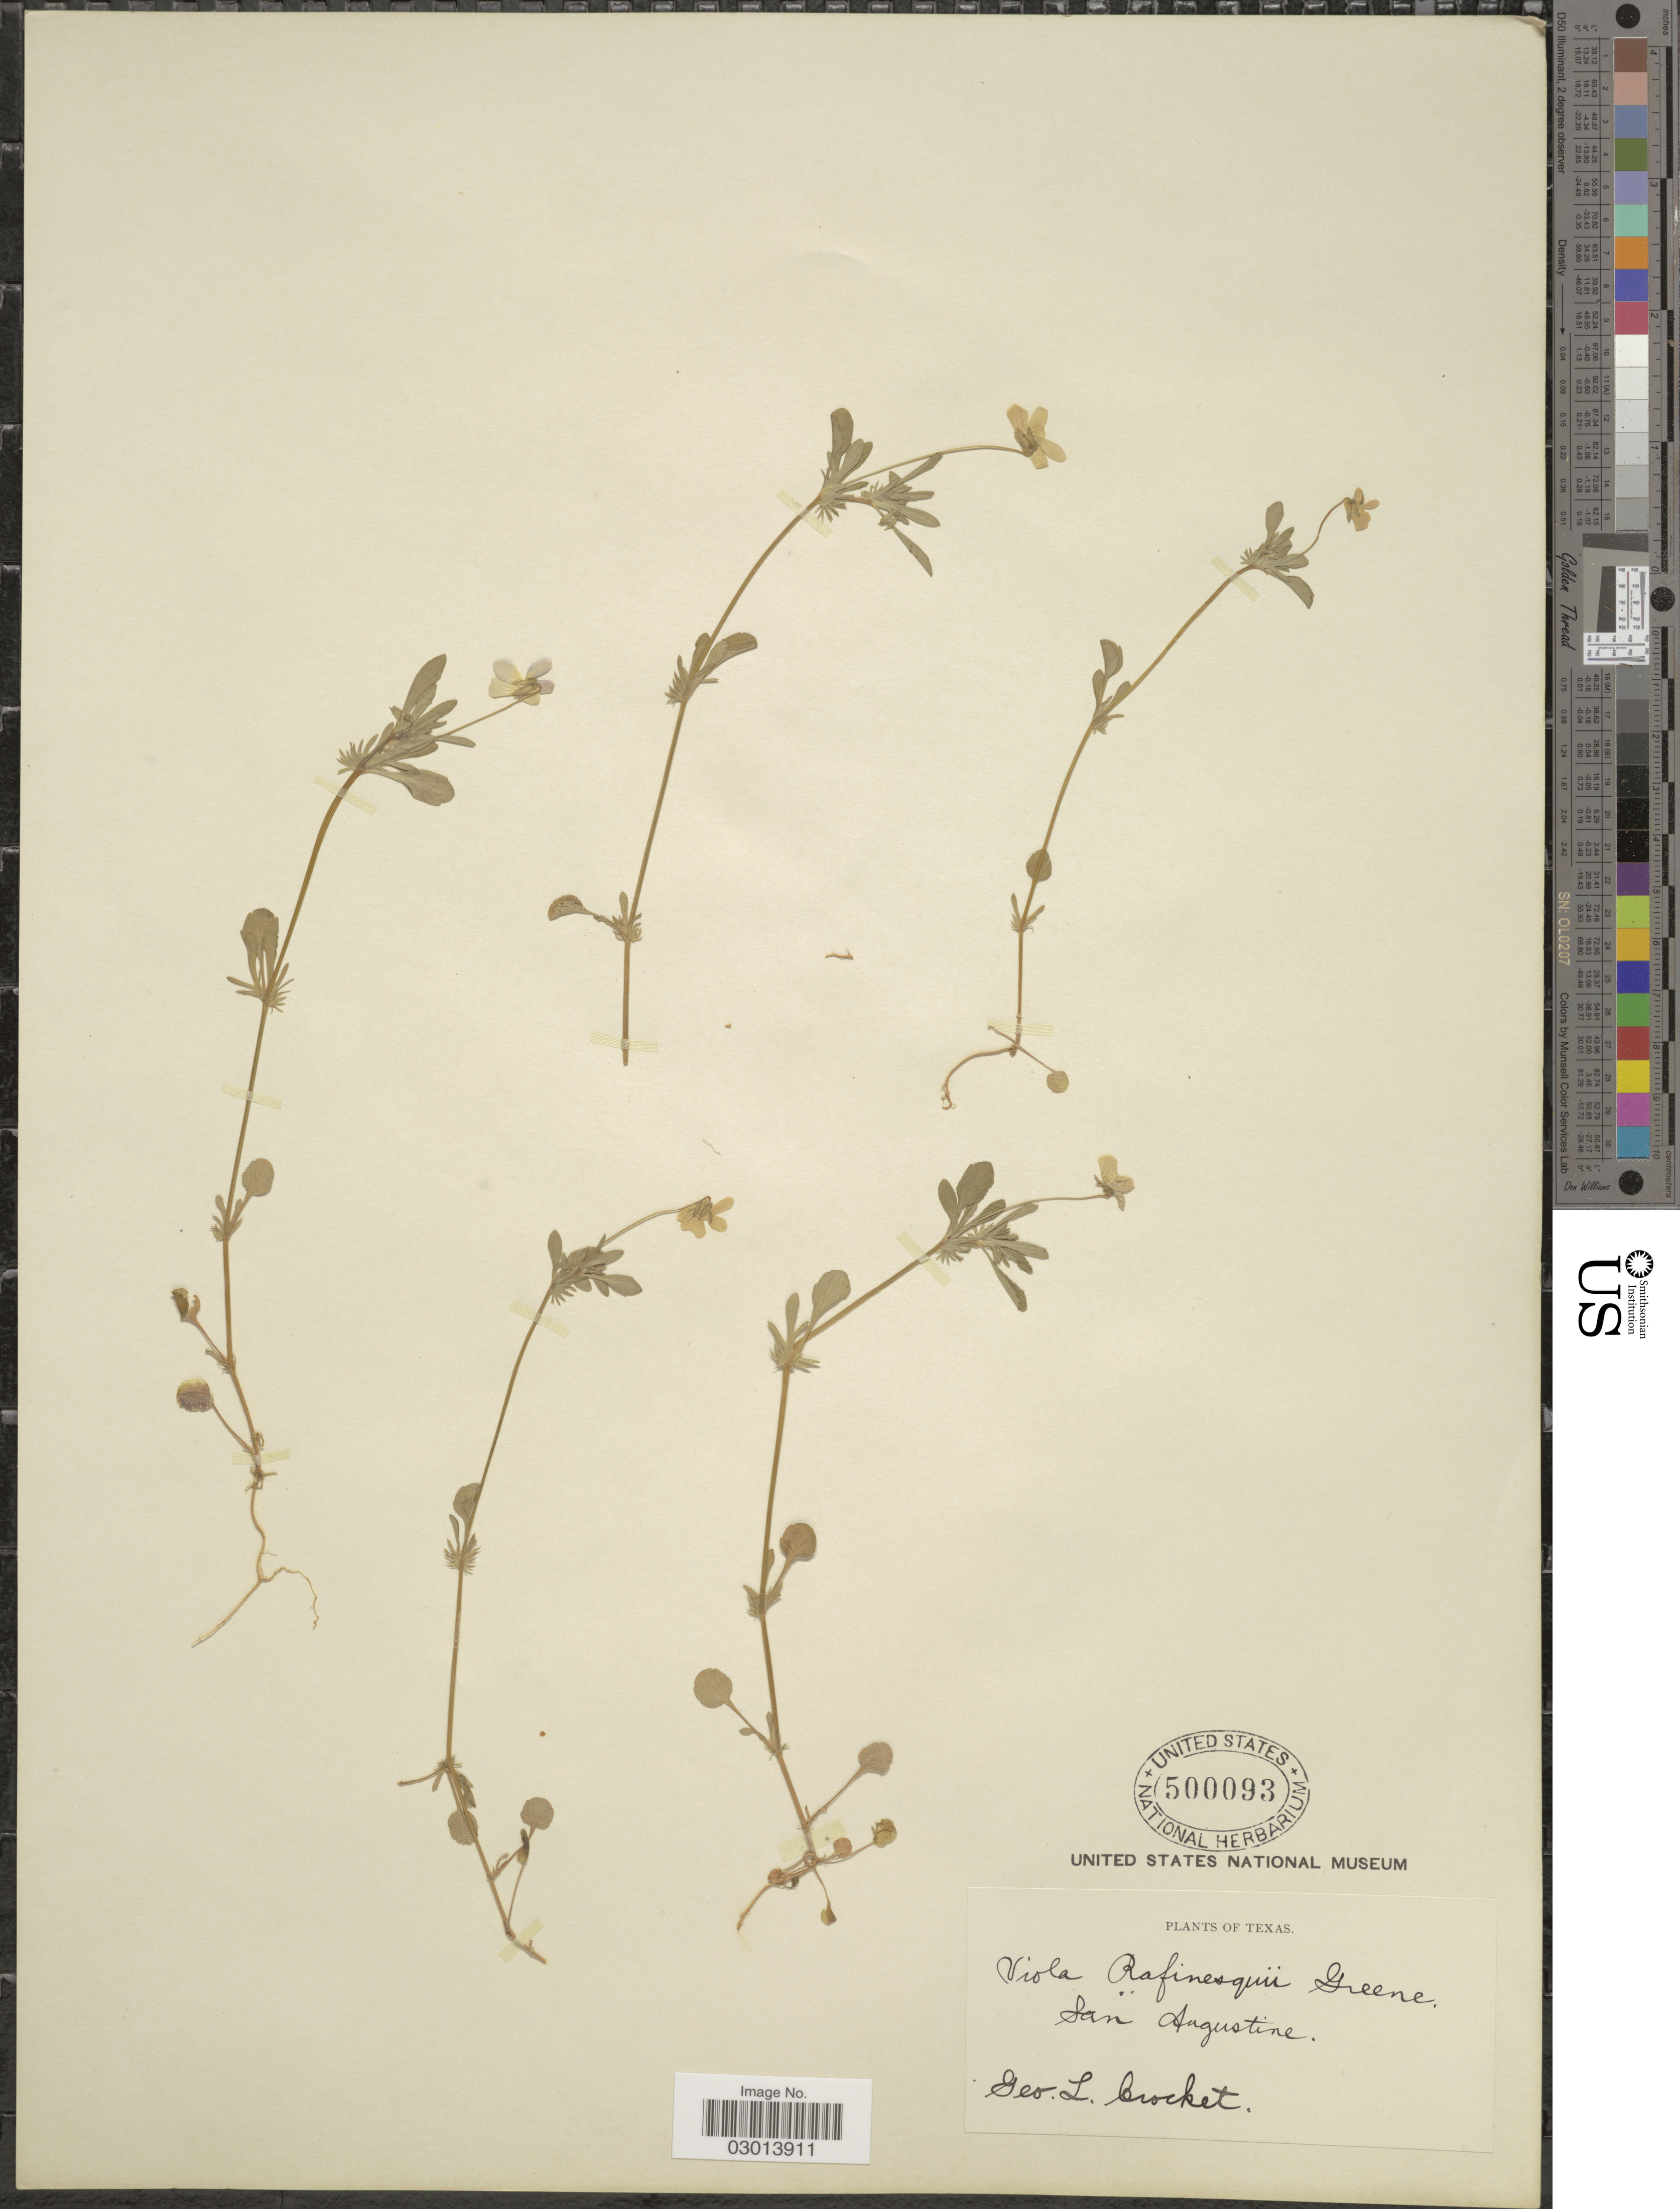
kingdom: Plantae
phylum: Tracheophyta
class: Magnoliopsida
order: Malpighiales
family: Violaceae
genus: Viola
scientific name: Viola rafinesquei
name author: Greene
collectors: G. Crocket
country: United States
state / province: Texas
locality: San Augustine.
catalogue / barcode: US 500093